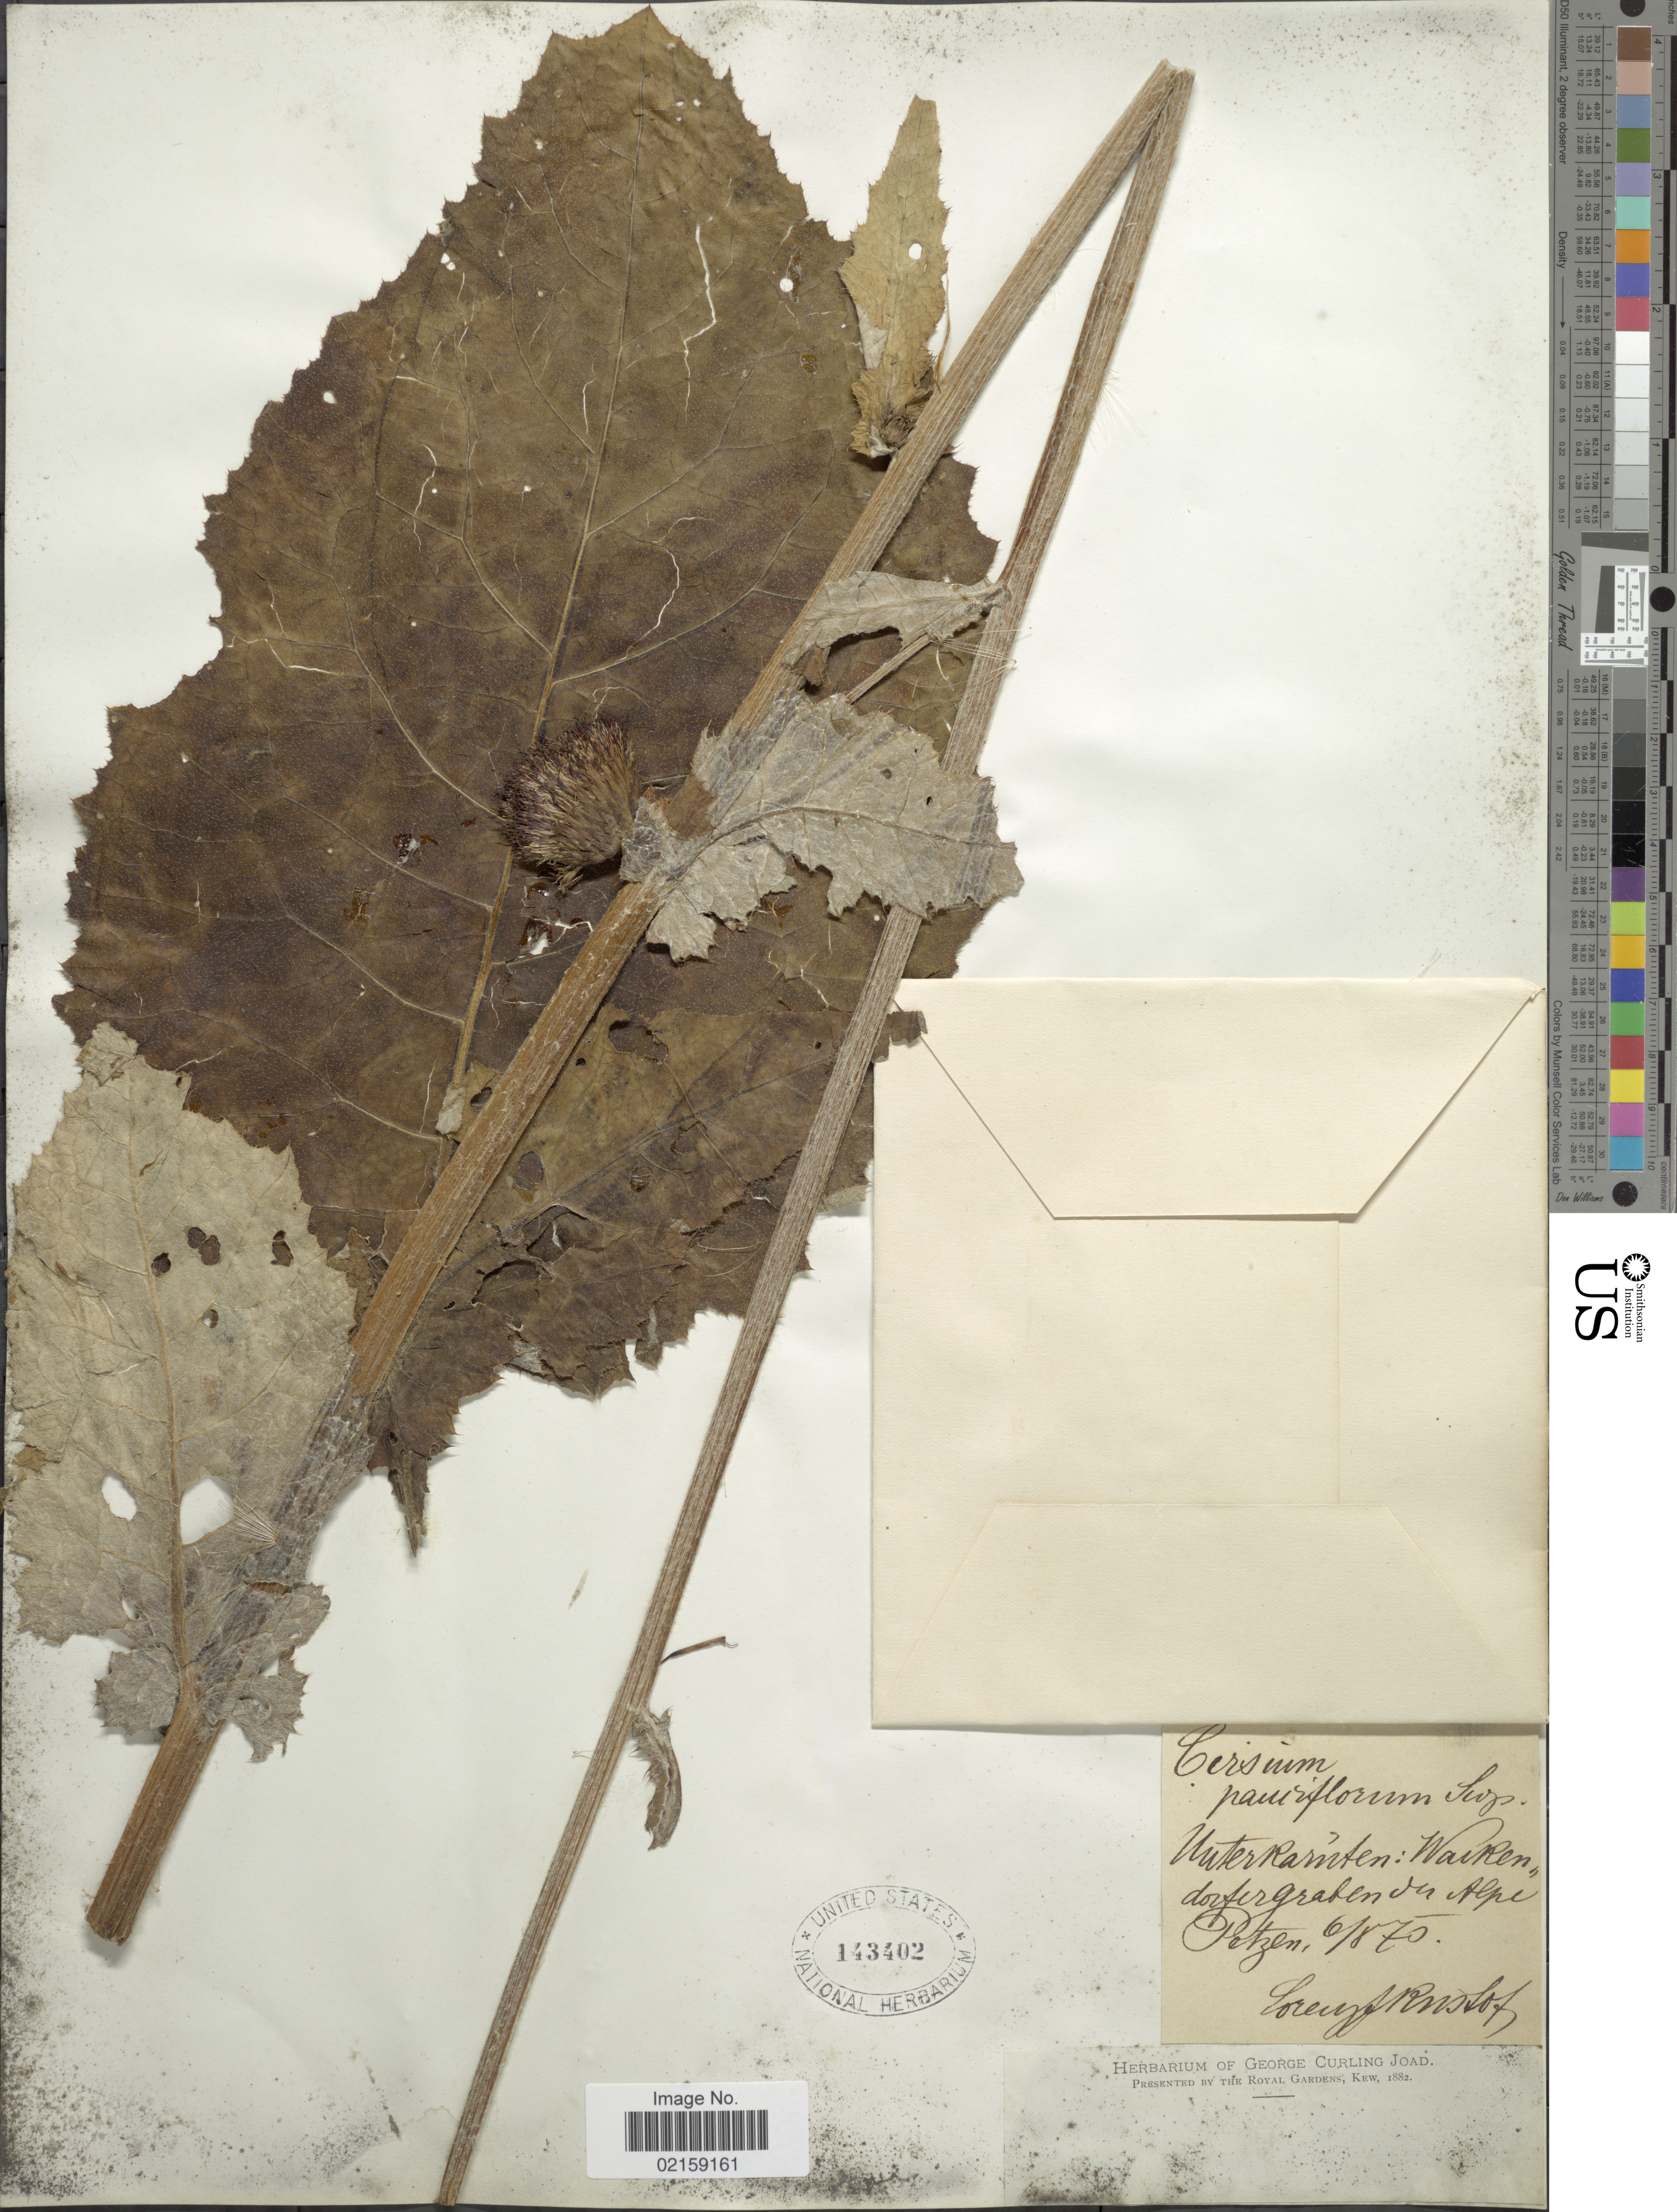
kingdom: Plantae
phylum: Tracheophyta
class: Magnoliopsida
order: Asterales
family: Asteraceae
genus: Cirsium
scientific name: Cirsium waldsteinii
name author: Rouy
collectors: L. Bristof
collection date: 1875-06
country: Austria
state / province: Karnten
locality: Nuter: Waire, dorgergraten du Alpe Petzen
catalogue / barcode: US 143402